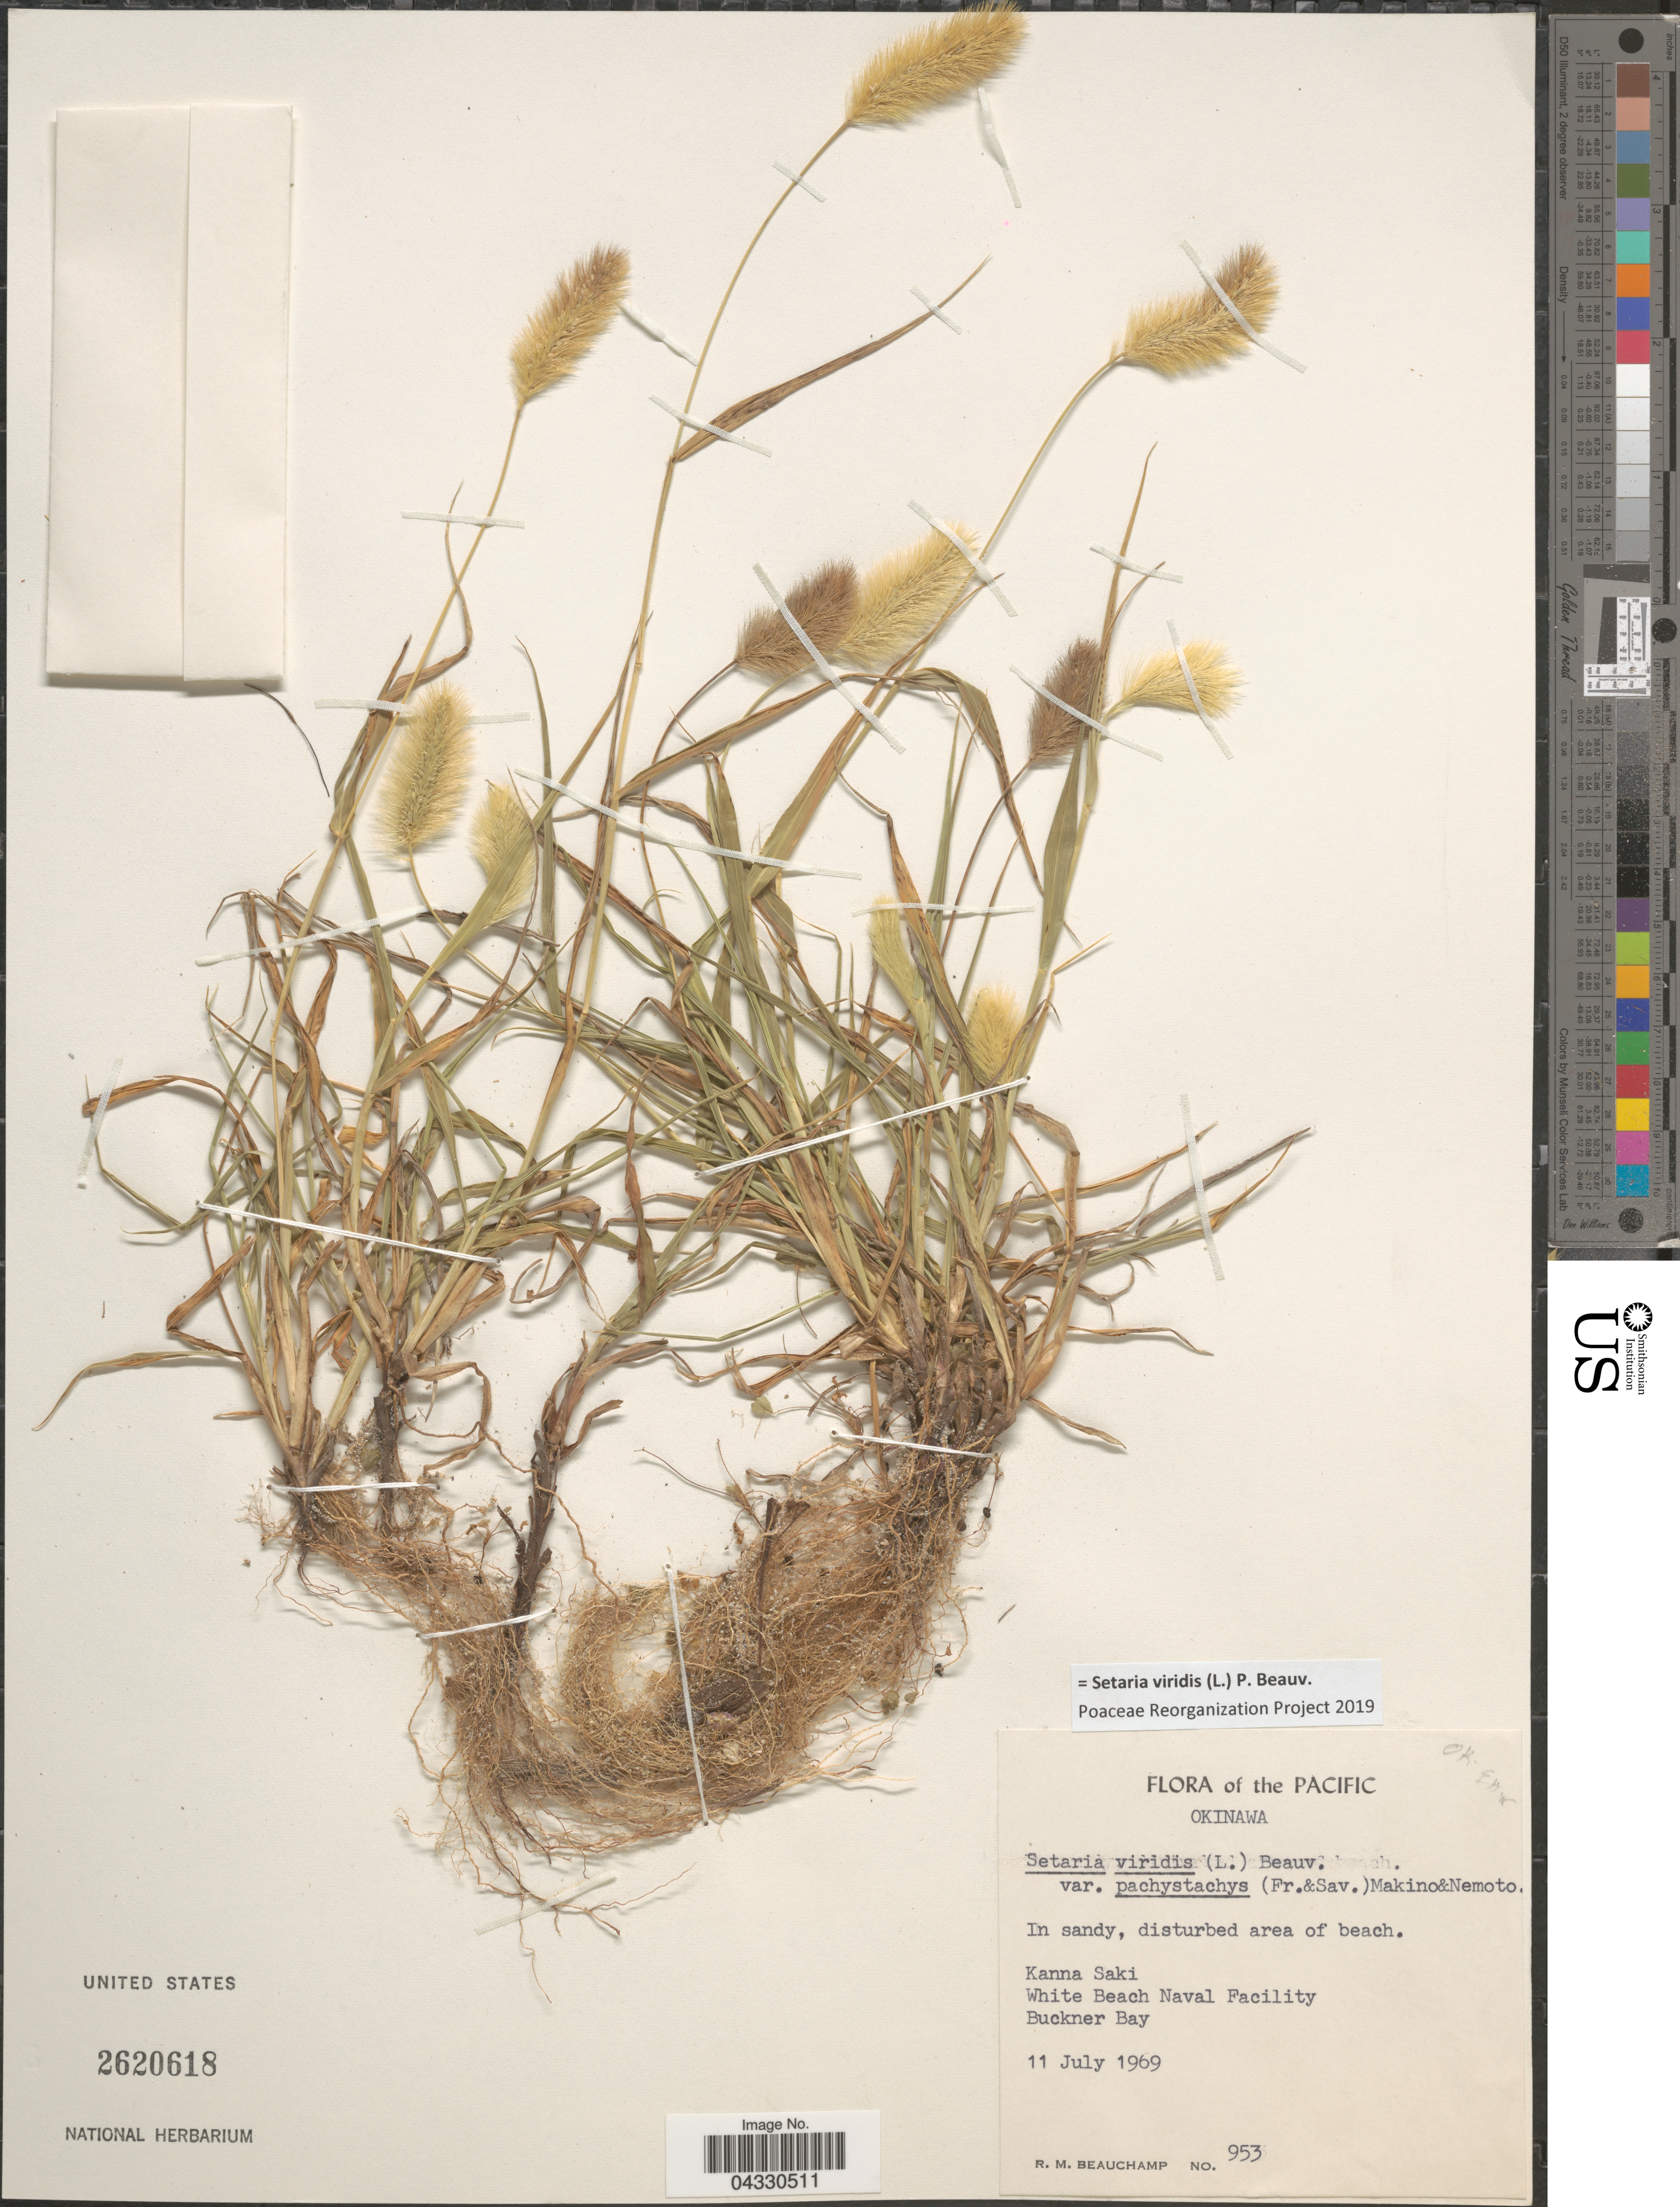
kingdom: Plantae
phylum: Tracheophyta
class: Liliopsida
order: Poales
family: Poaceae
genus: Setaria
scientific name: Setaria viridis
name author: (L.) P. Beauv.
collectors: R. Beauchamp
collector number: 953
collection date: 1969-07-11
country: Japan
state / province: Okinawa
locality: Pacific. Okinawa. In sandy, disturbed area of beach. Kanna Saki. White Beach Naval Facility. Buckner Bay.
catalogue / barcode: US 2620618